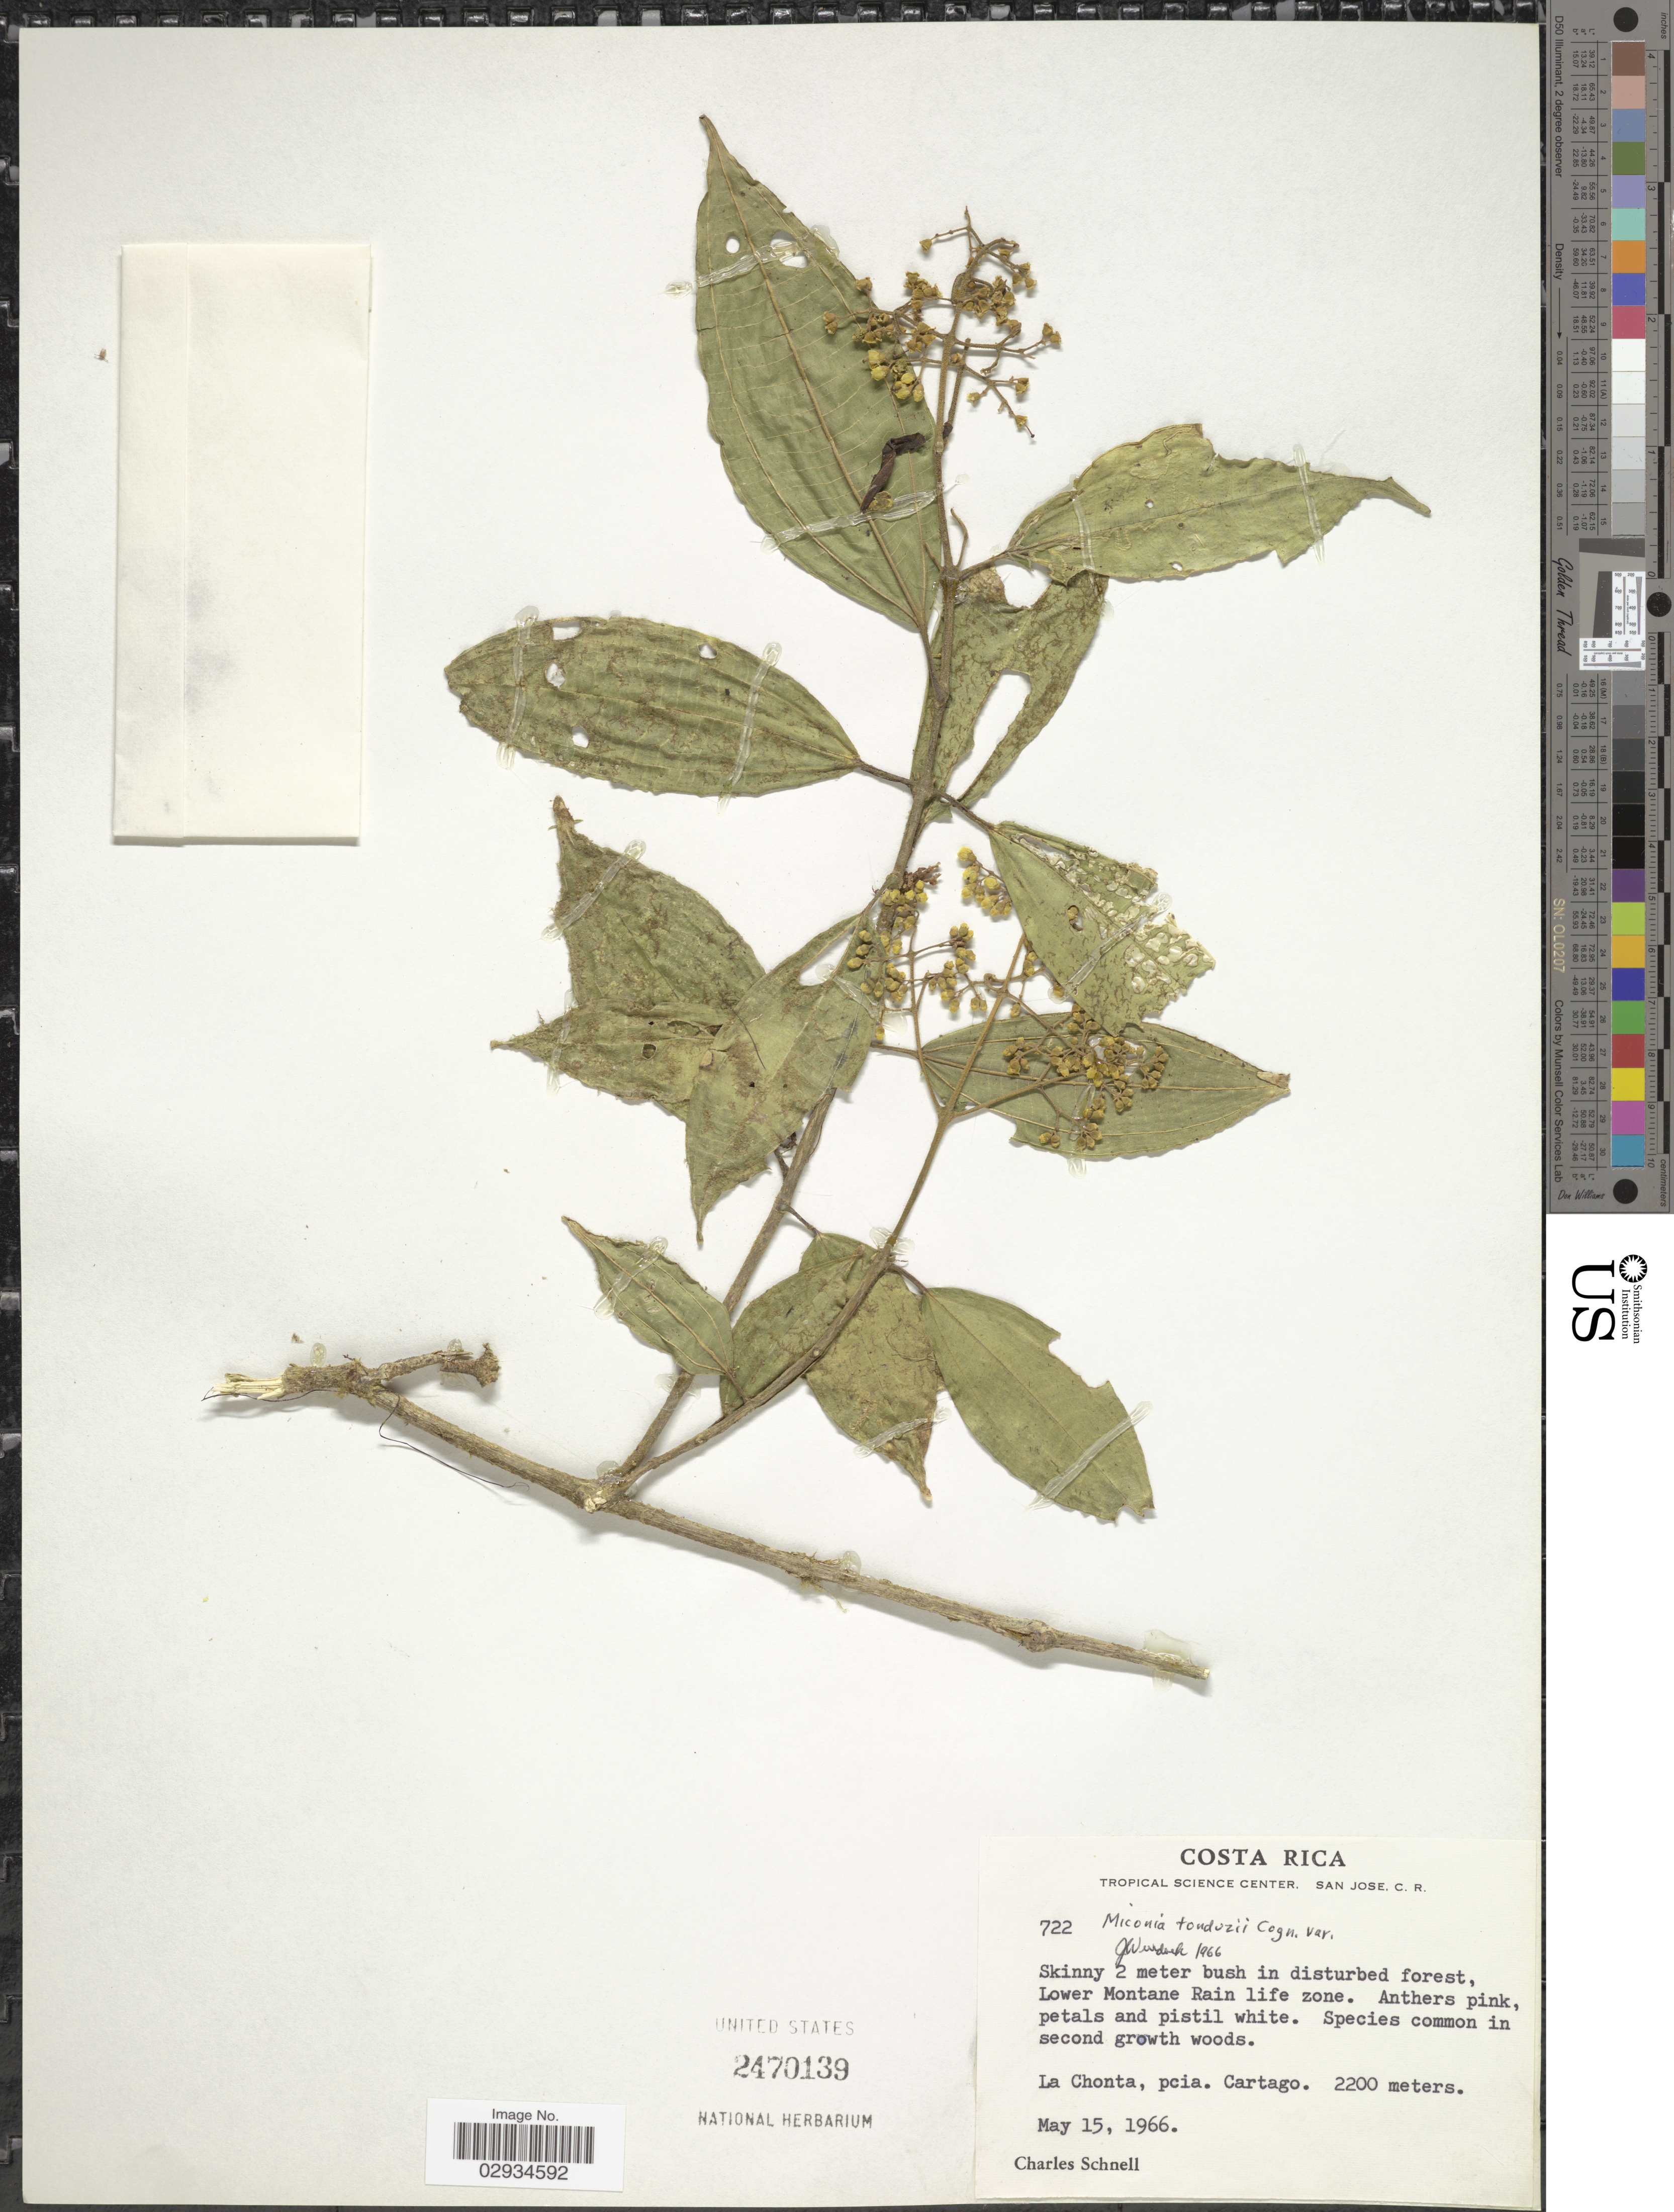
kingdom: Plantae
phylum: Tracheophyta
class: Magnoliopsida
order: Myrtales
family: Melastomataceae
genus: Miconia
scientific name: Miconia tonduzii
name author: Cogn. in A. DC.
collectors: C. Schnell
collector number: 722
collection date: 1966-05-15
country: Costa Rica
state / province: Cartago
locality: Lower Montane Rain life zone. La Chonta, pcia. Cartago.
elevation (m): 2200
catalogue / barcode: US 2470139